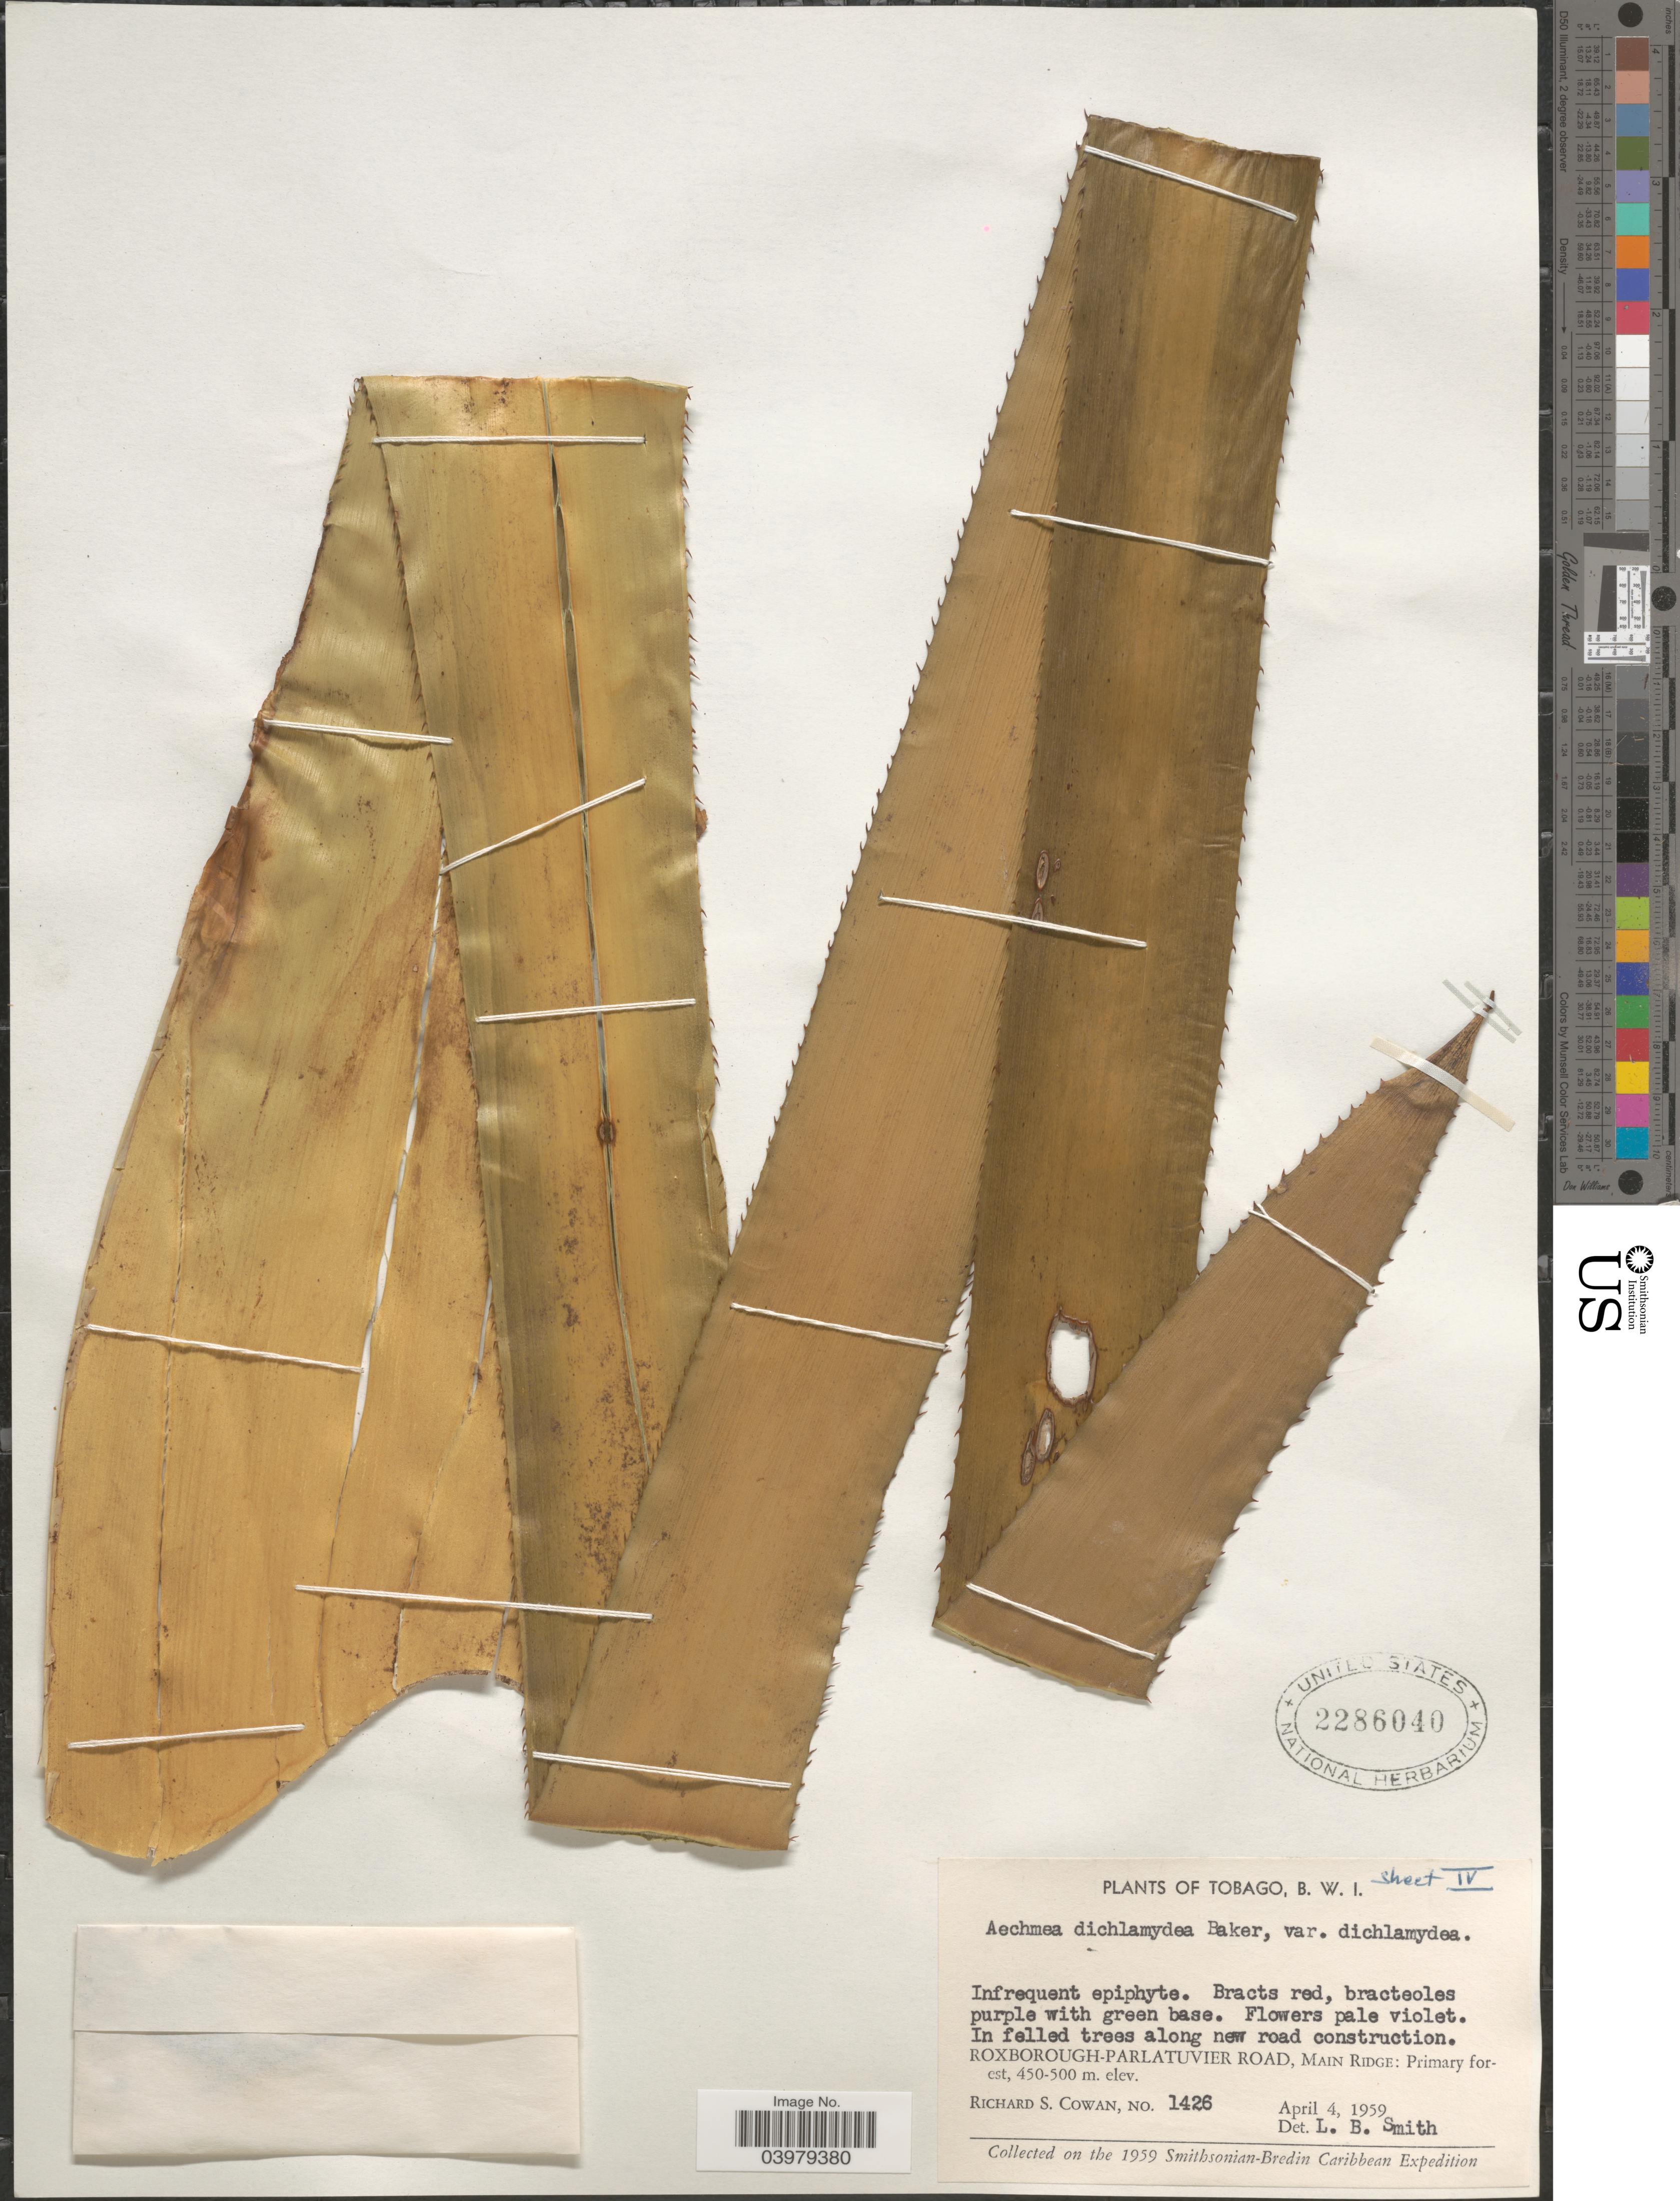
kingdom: Plantae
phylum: Tracheophyta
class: Liliopsida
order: Poales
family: Bromeliaceae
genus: Aechmea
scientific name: Aechmea dichlamydea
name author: Baker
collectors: R. S. Cowan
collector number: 1426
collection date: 1959-04-04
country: Trinidad and Tobago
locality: Tobago, B. W. I. Roxborough-Parlatuvier Road, Main Ridge.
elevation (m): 450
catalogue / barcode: US 2286040